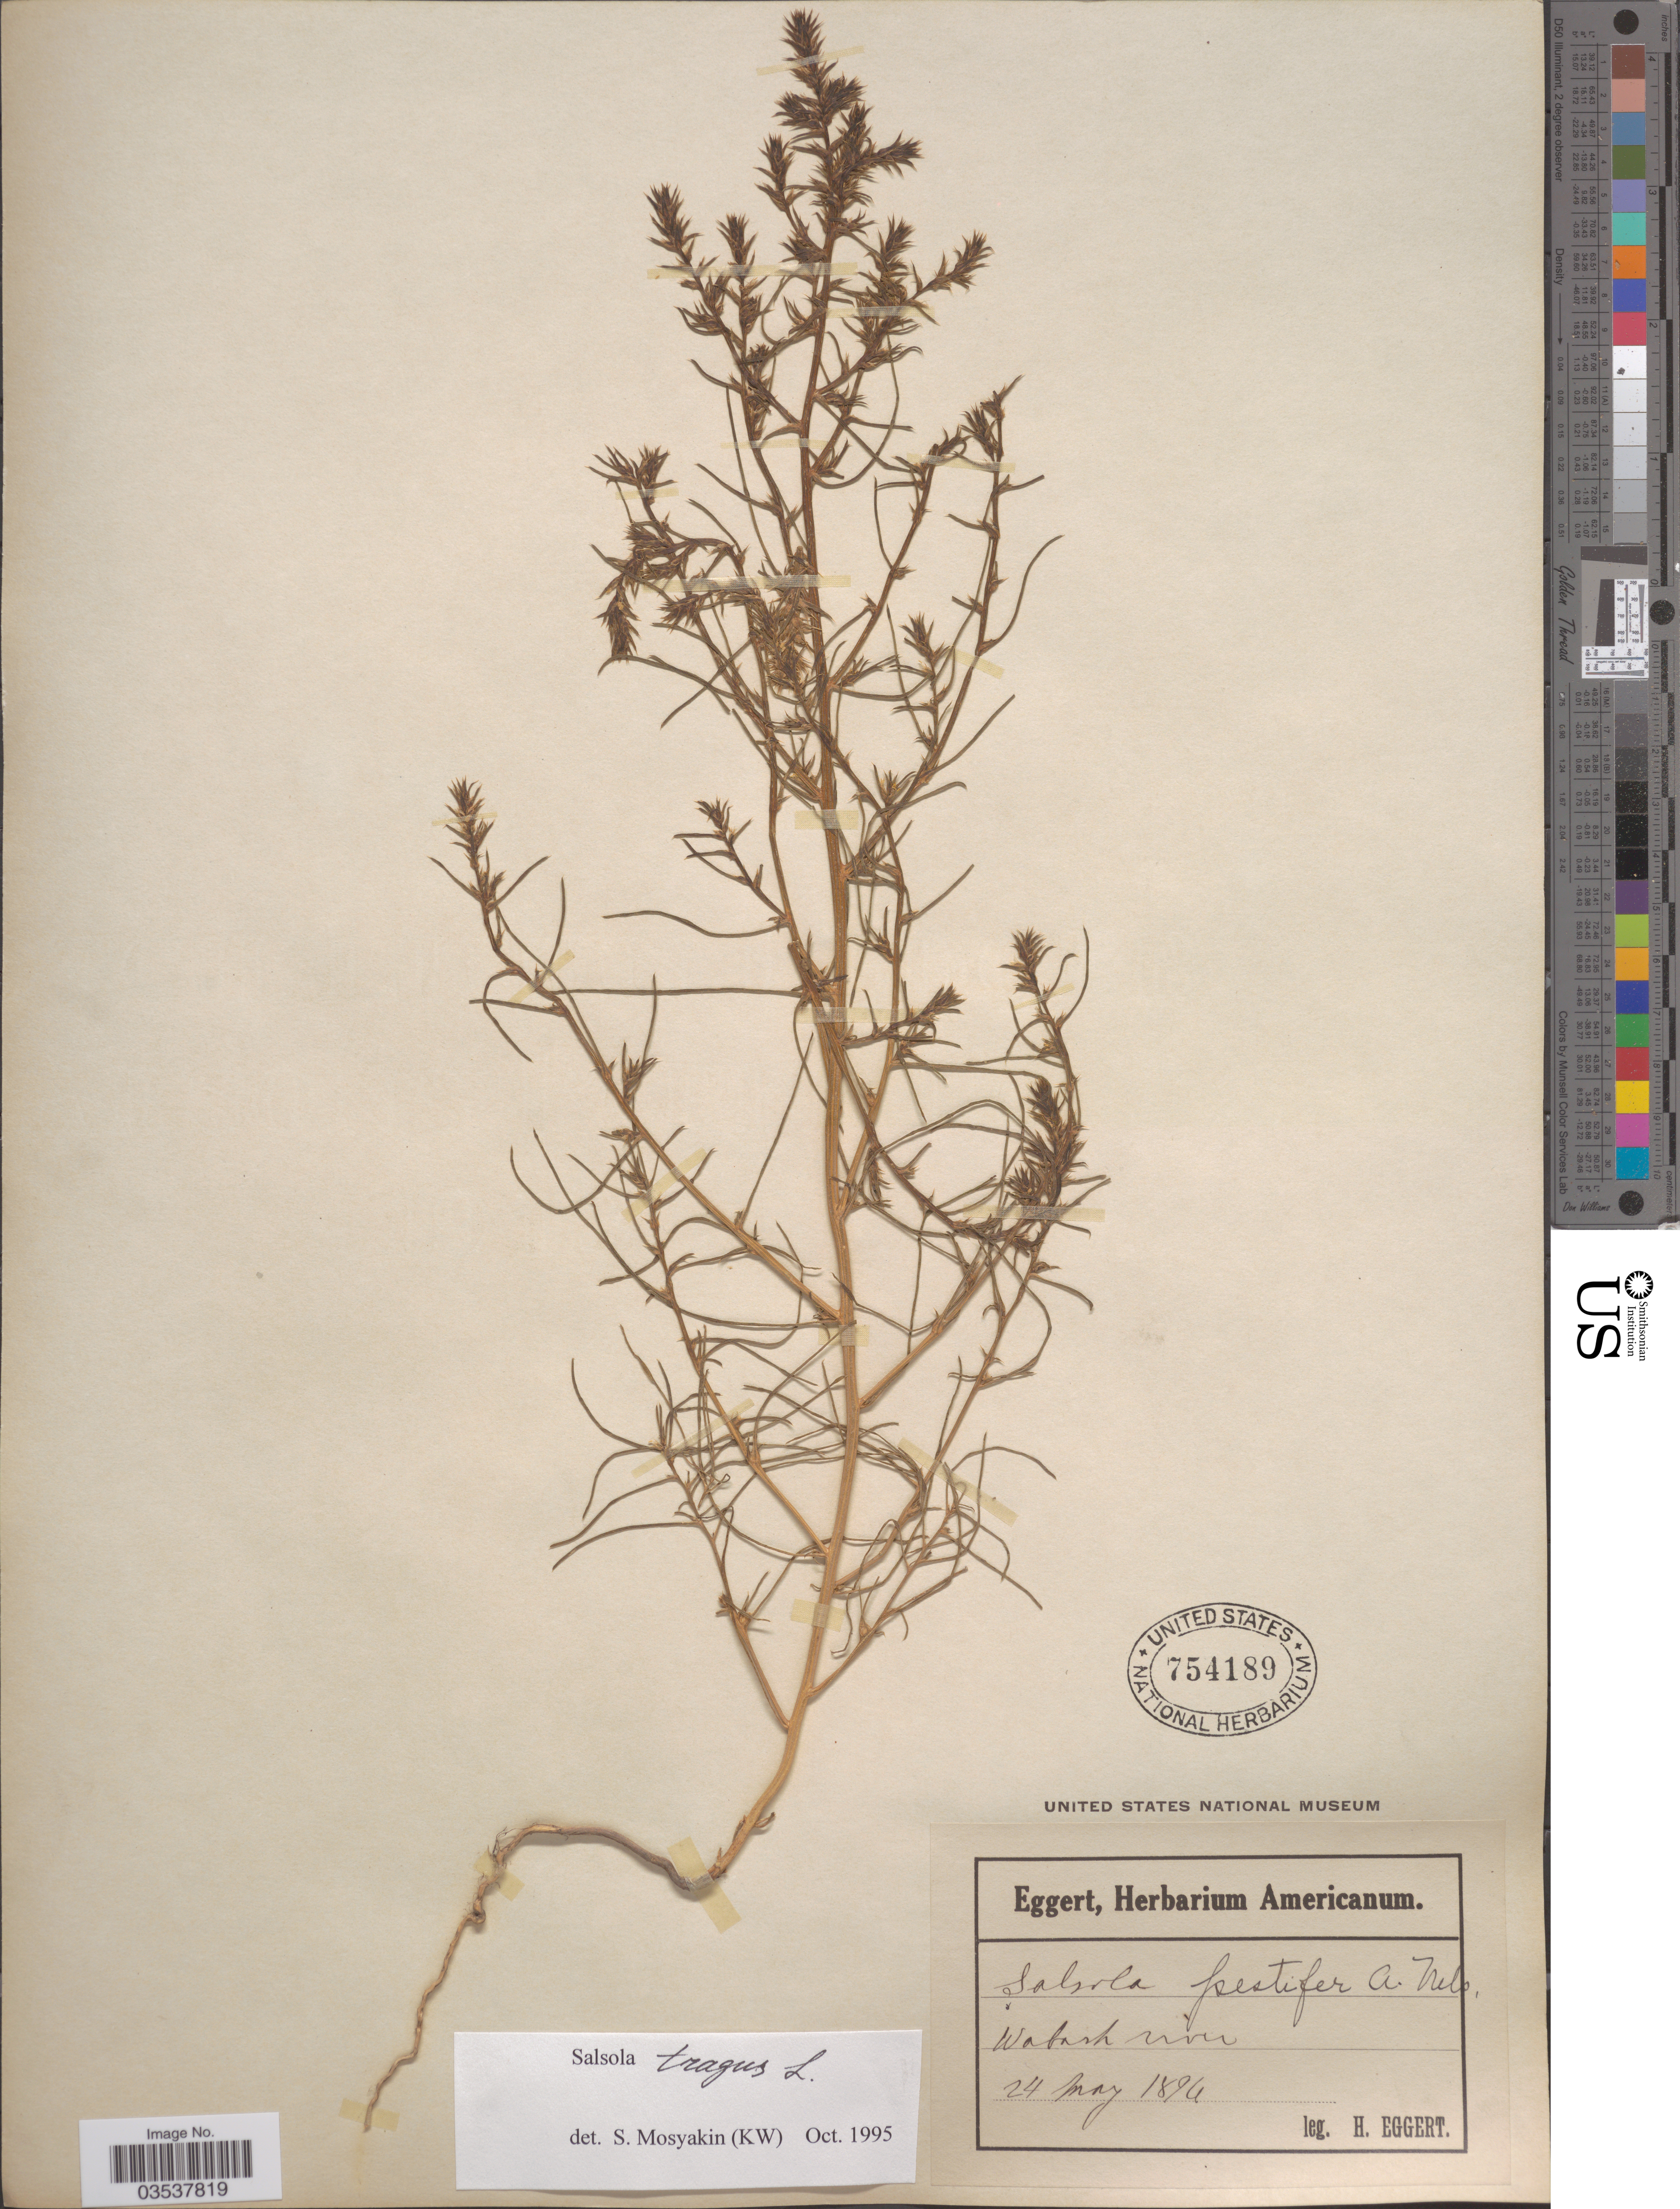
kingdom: Plantae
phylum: Tracheophyta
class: Magnoliopsida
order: Caryophyllales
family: Amaranthaceae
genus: Salsola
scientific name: Salsola pestifer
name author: A. Nelson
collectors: H. Eggert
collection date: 1896-05-24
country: United States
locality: Wabash river.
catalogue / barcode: US 754189